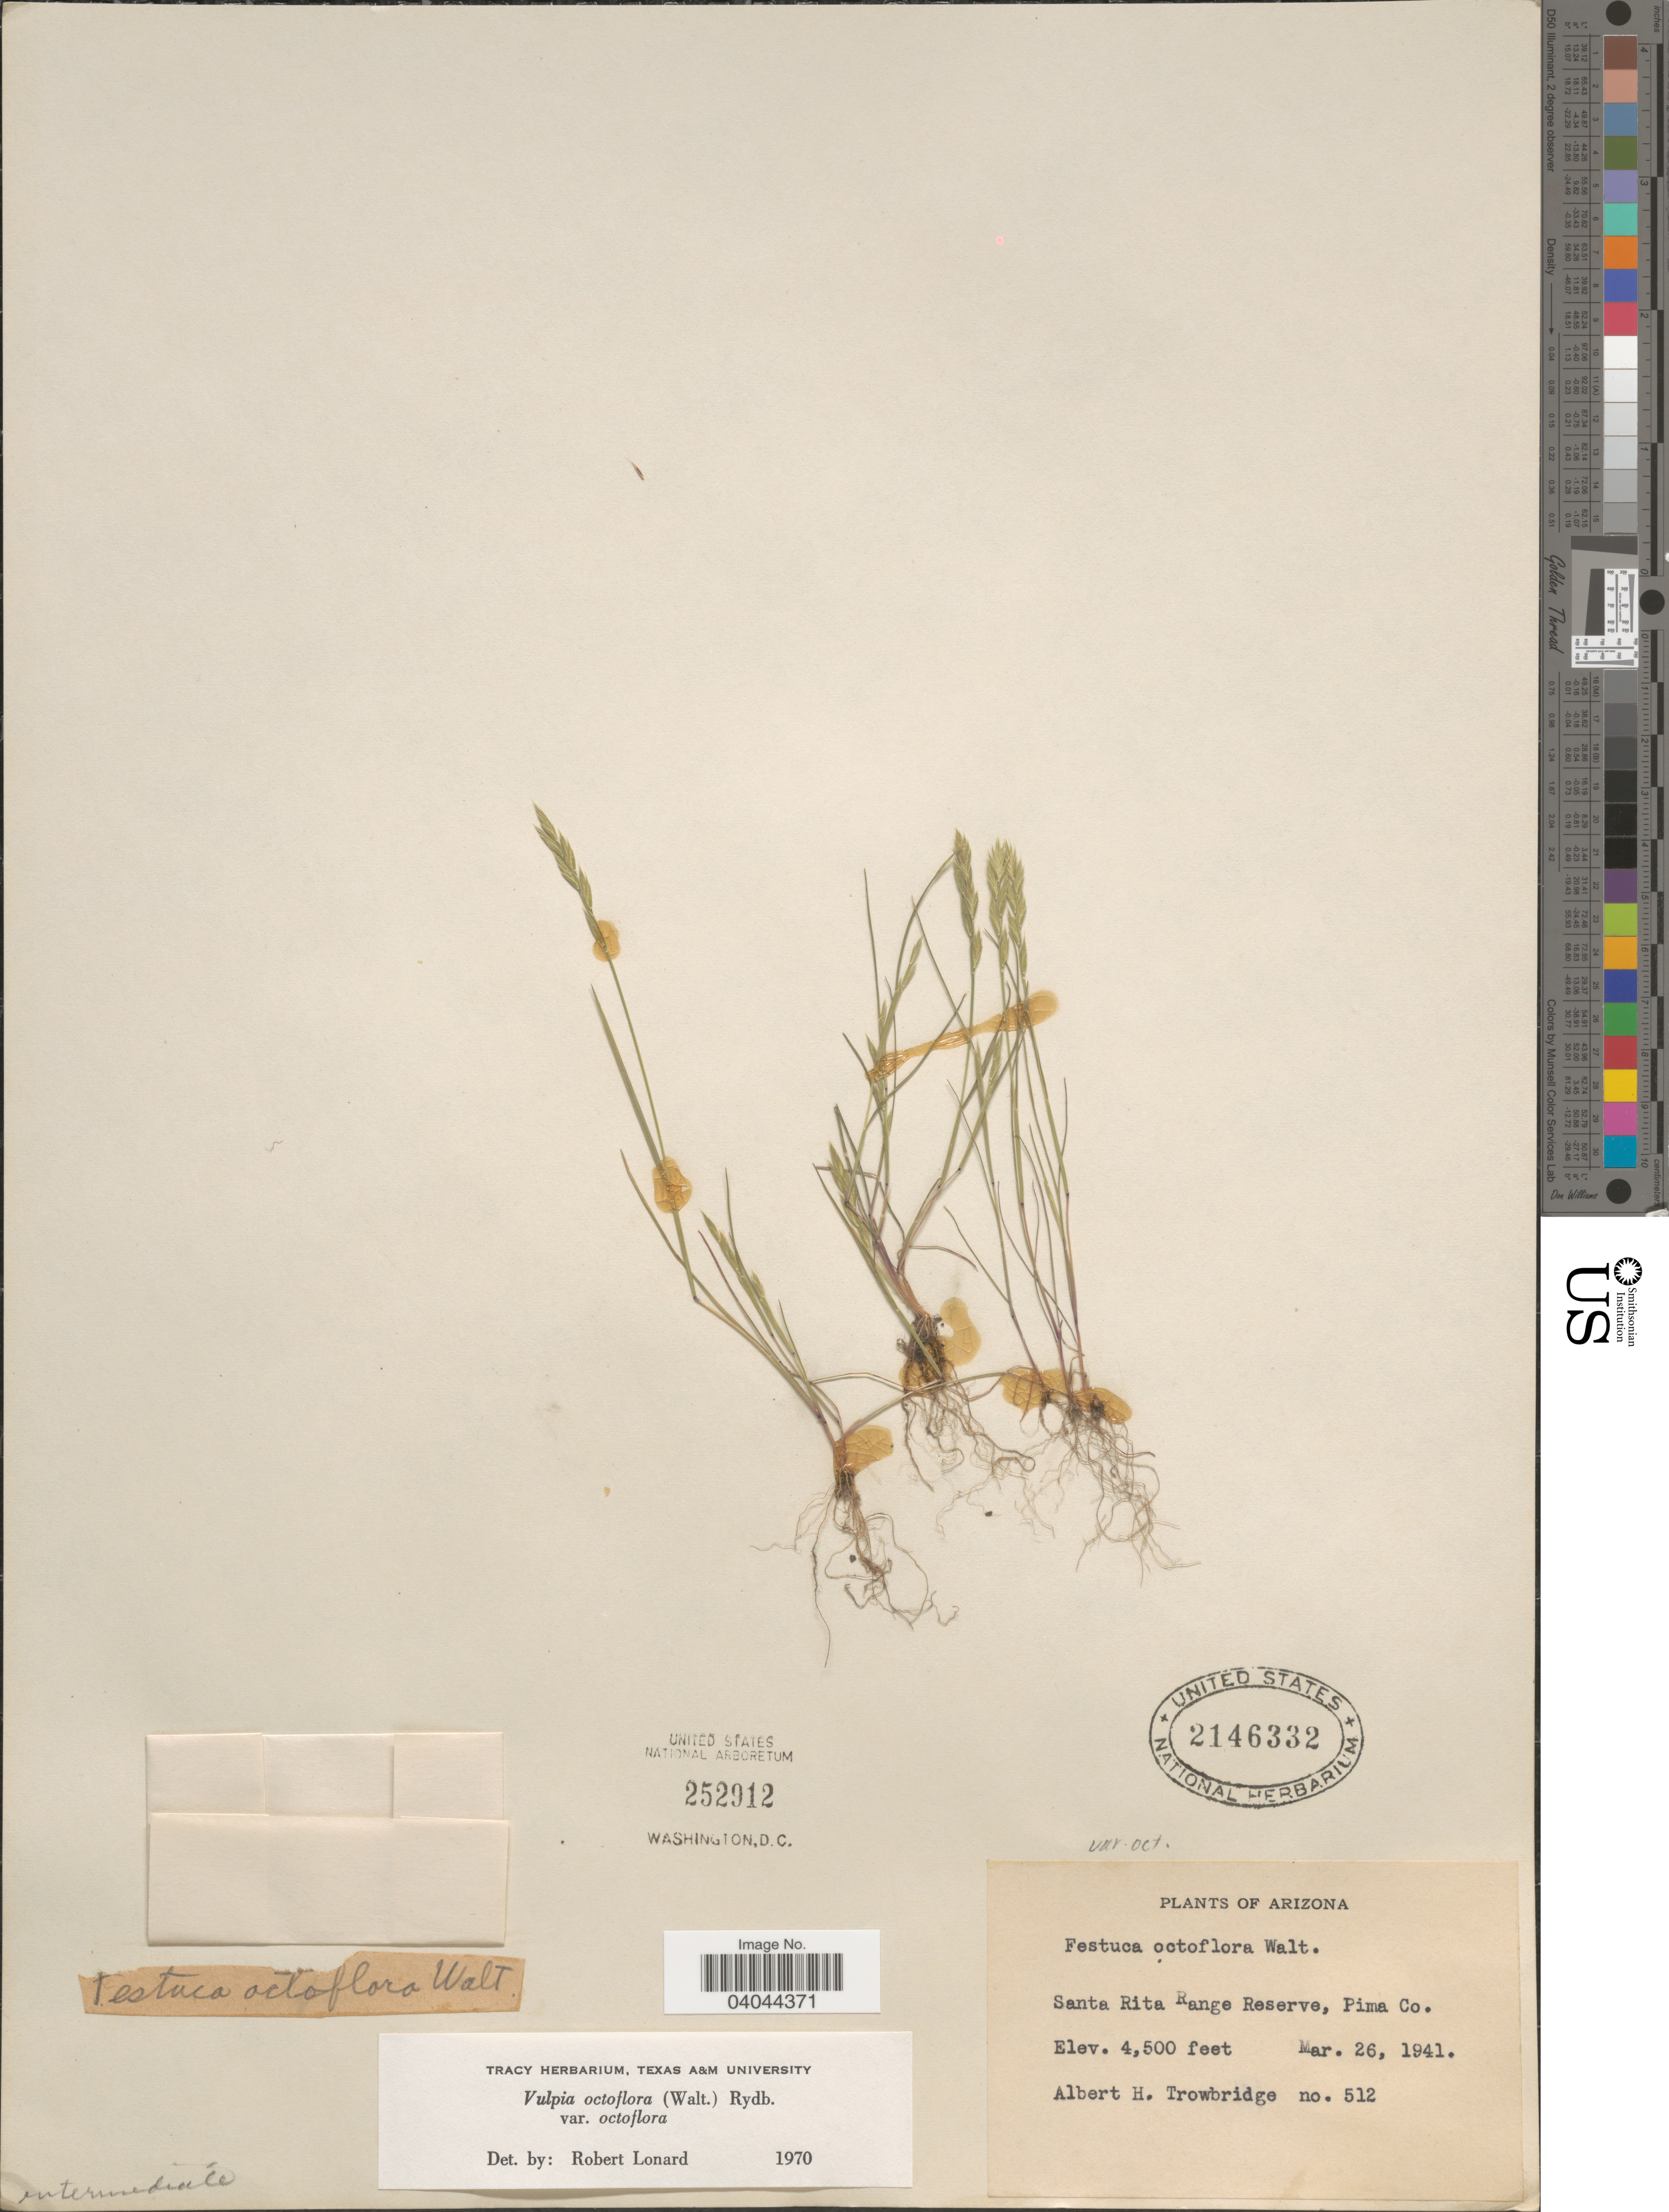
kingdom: Plantae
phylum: Tracheophyta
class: Liliopsida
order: Poales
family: Poaceae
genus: Festuca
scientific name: Festuca octoflora var. octoflora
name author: Walter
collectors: A. H. Trowbridge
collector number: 512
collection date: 1941-03-26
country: United States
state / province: Arizona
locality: Santa Rita Range Reserve, Pima Co.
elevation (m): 1372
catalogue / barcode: US 2146332